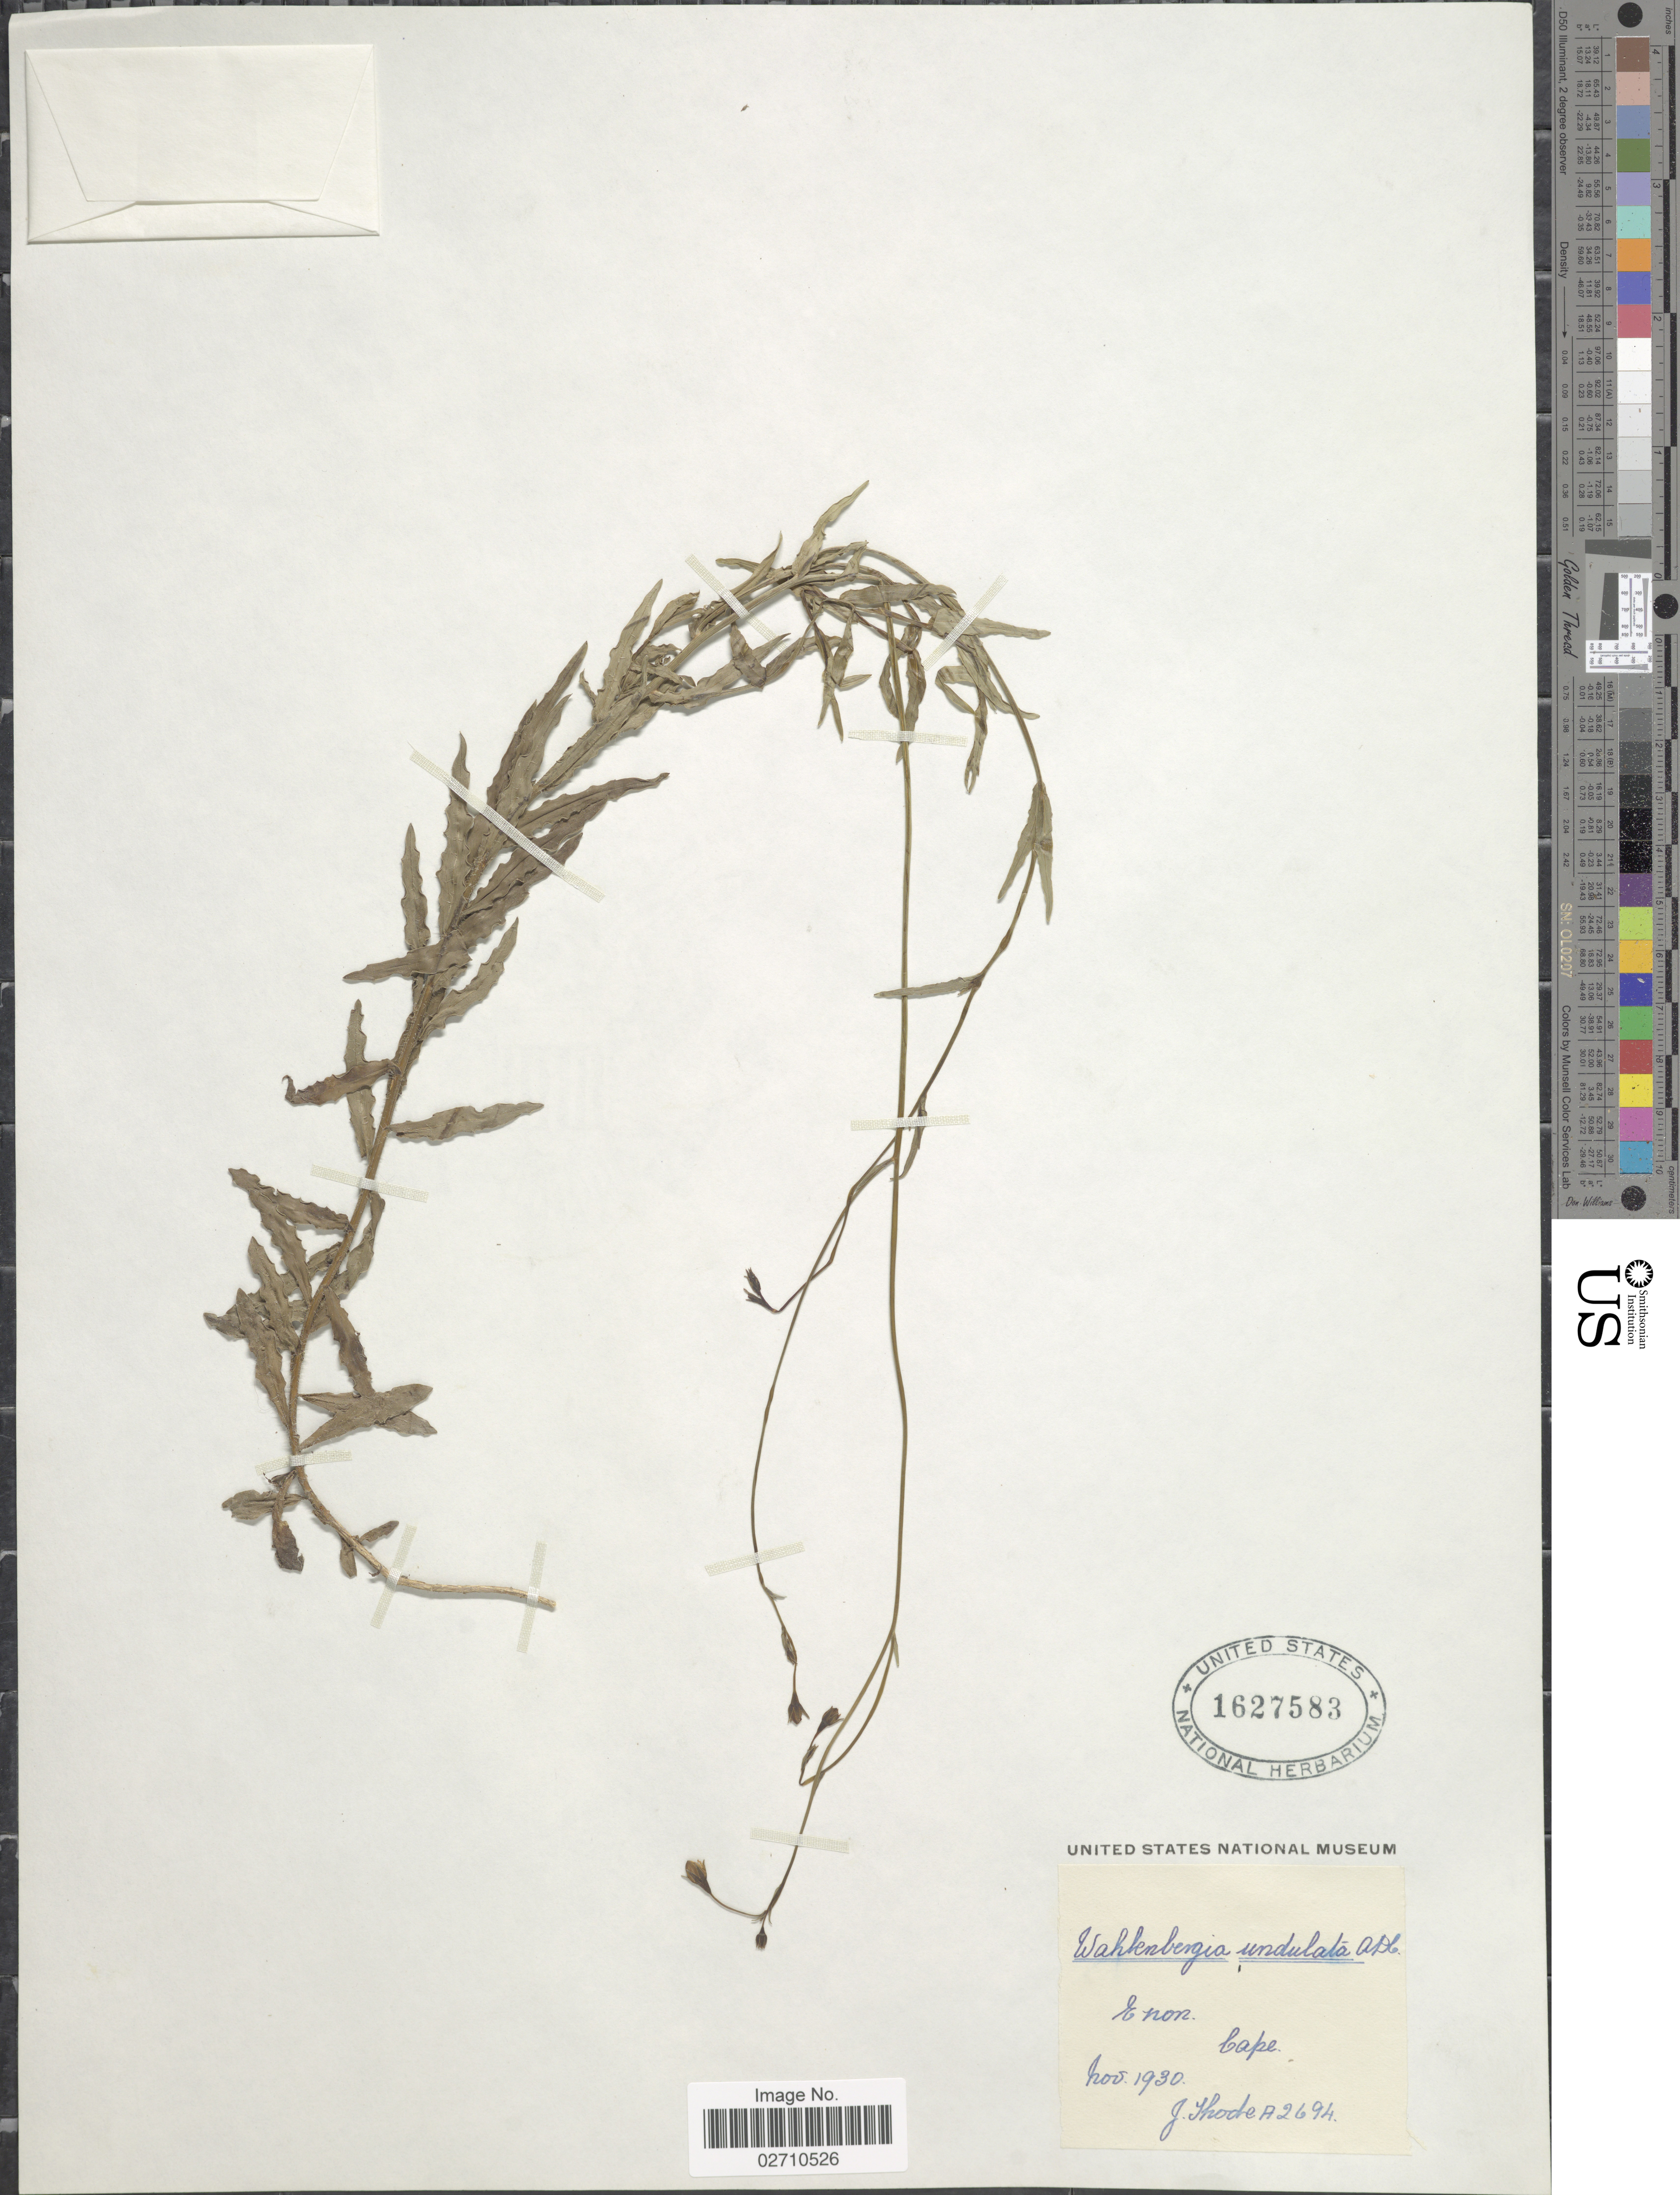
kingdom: Plantae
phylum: Tracheophyta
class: Magnoliopsida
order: Asterales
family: Campanulaceae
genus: Wahlenbergia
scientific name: Wahlenbergia undulata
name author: (L. f.) A. DC.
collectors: J. Thode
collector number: A2694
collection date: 1930-11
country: South Africa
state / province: Eastern Cape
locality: Enon, Cape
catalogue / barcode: US 1627583